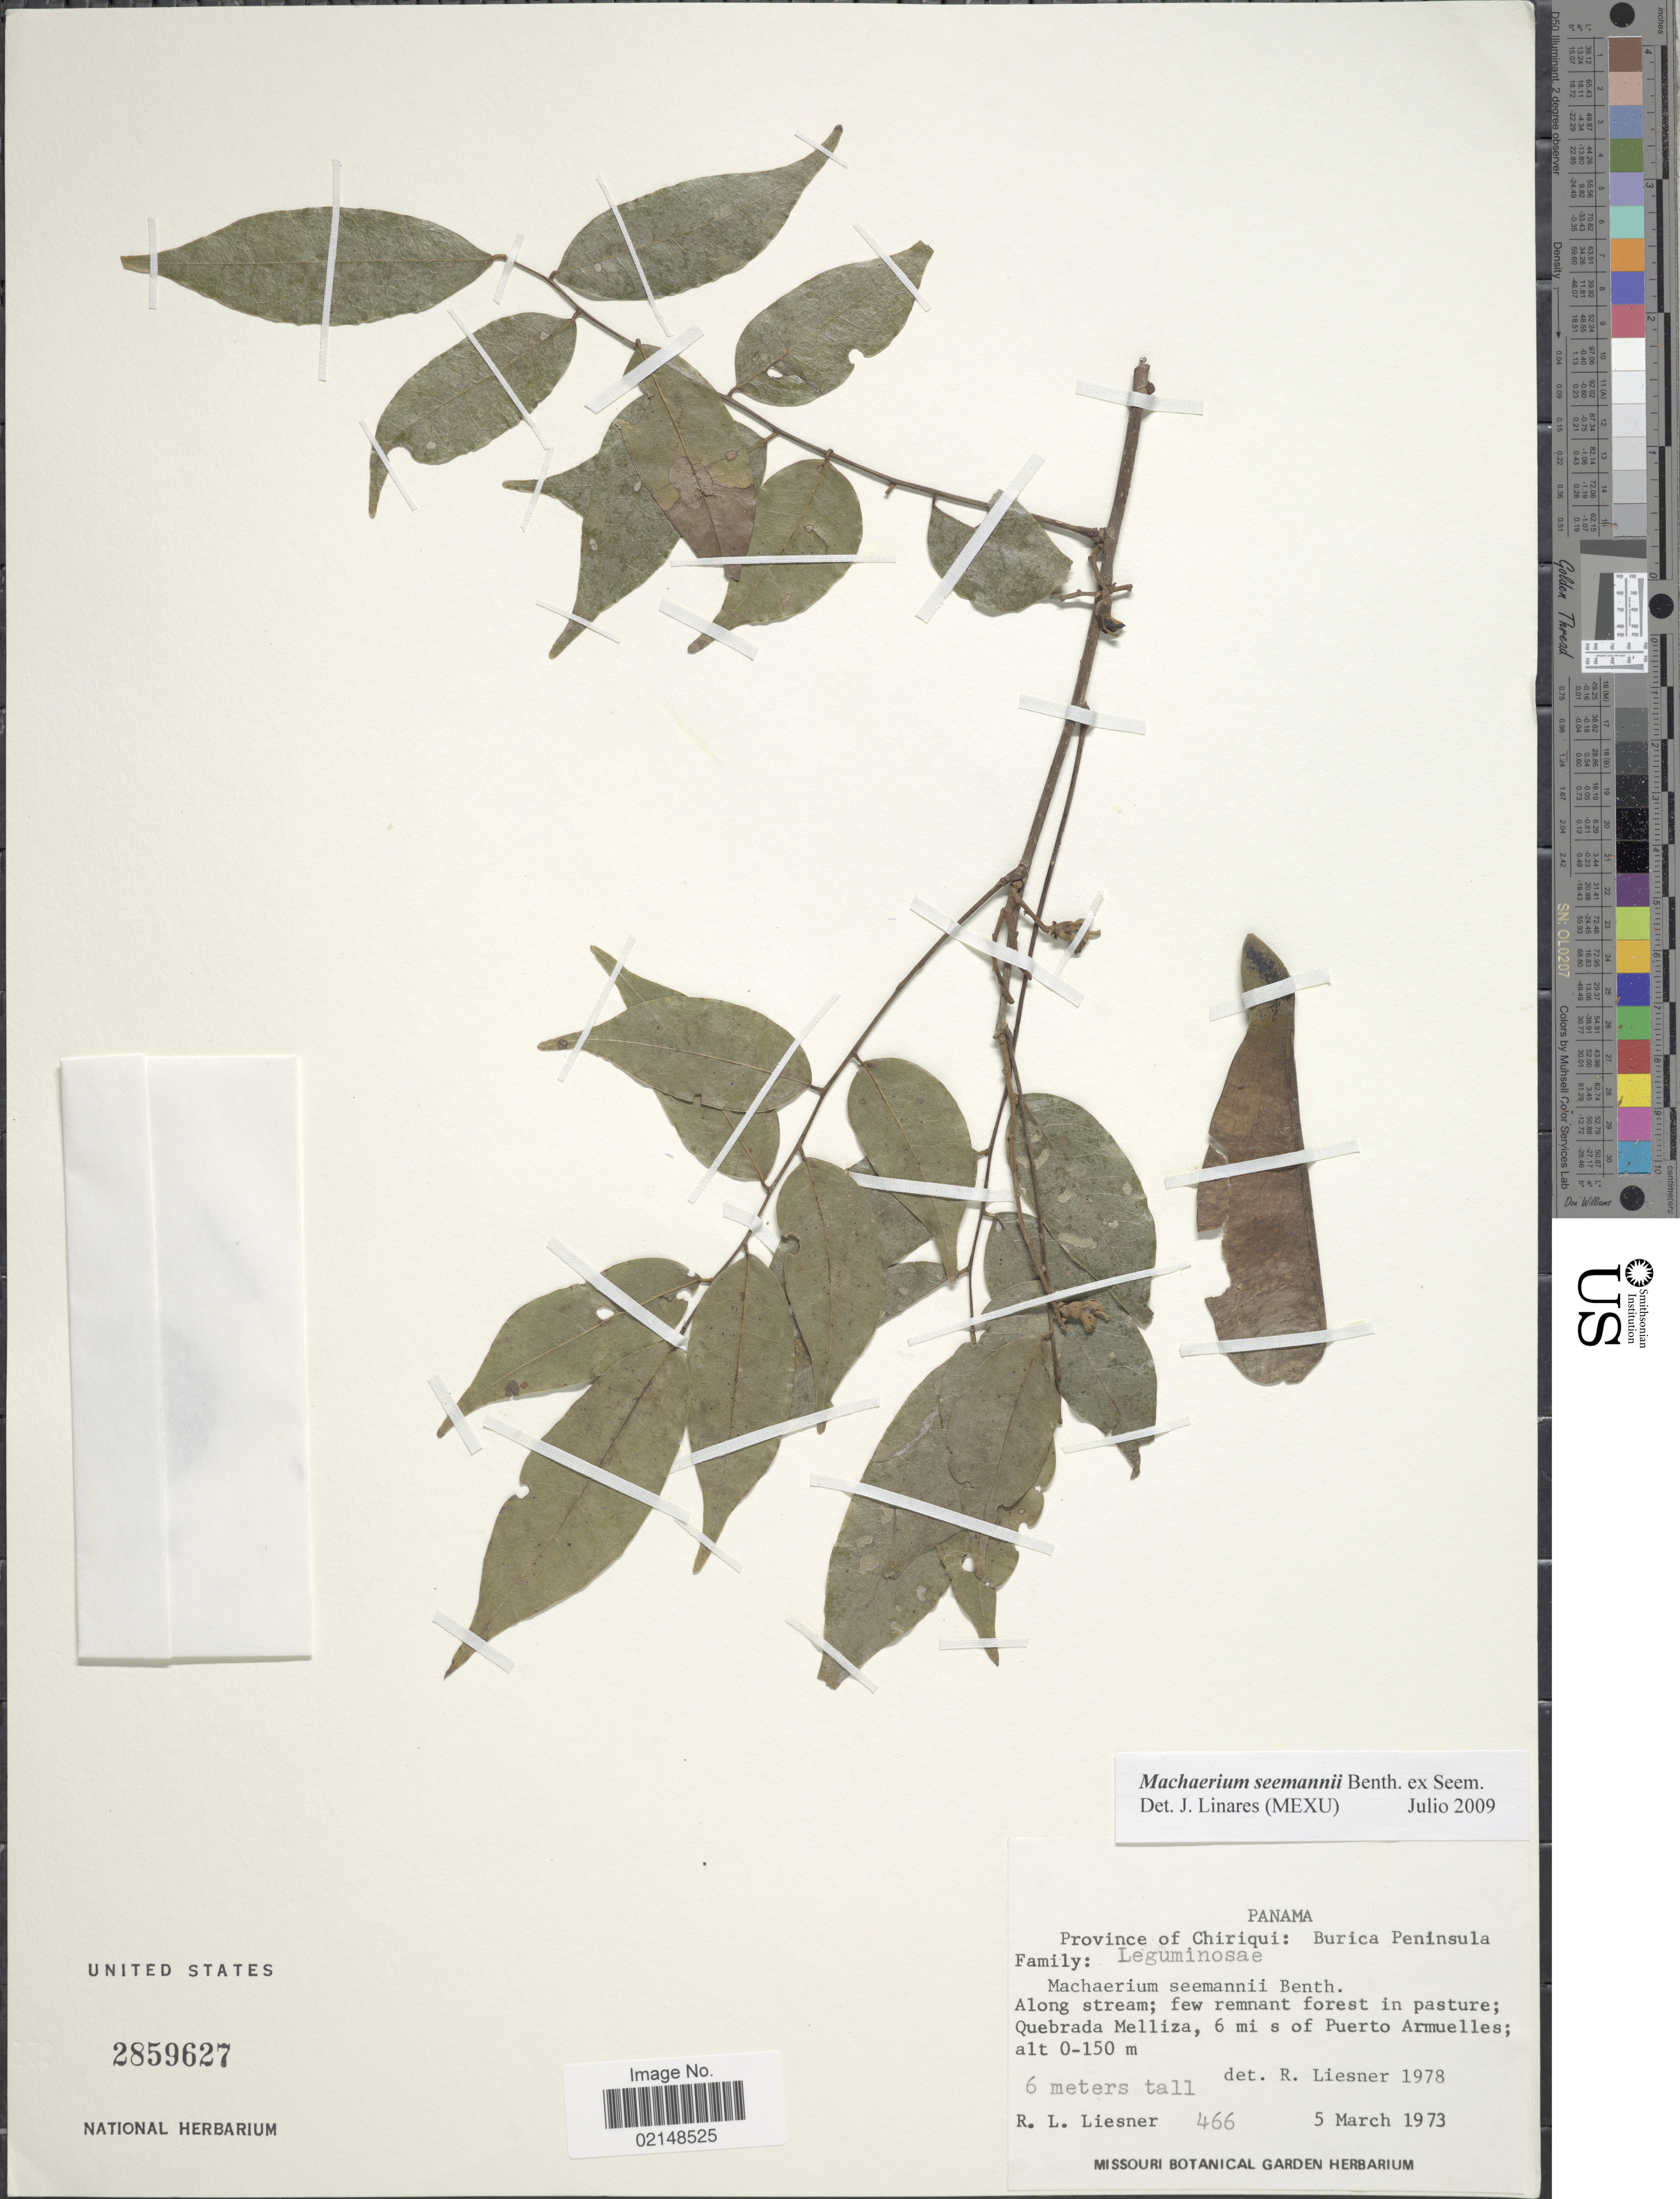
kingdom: Plantae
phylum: Tracheophyta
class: Magnoliopsida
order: Fabales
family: Fabaceae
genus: Machaerium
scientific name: Machaerium seemanni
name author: Benth. in Seem.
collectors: R. L. Liesner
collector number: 466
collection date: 1973-03-05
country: Panama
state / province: Chiriqui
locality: Province of Chiriqui: Burica Peninsula. Along stream; few remnant forest in pasture; Quebrada Melliza, 6 mi s of Puerto Armuelles.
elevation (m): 0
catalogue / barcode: US 2859627